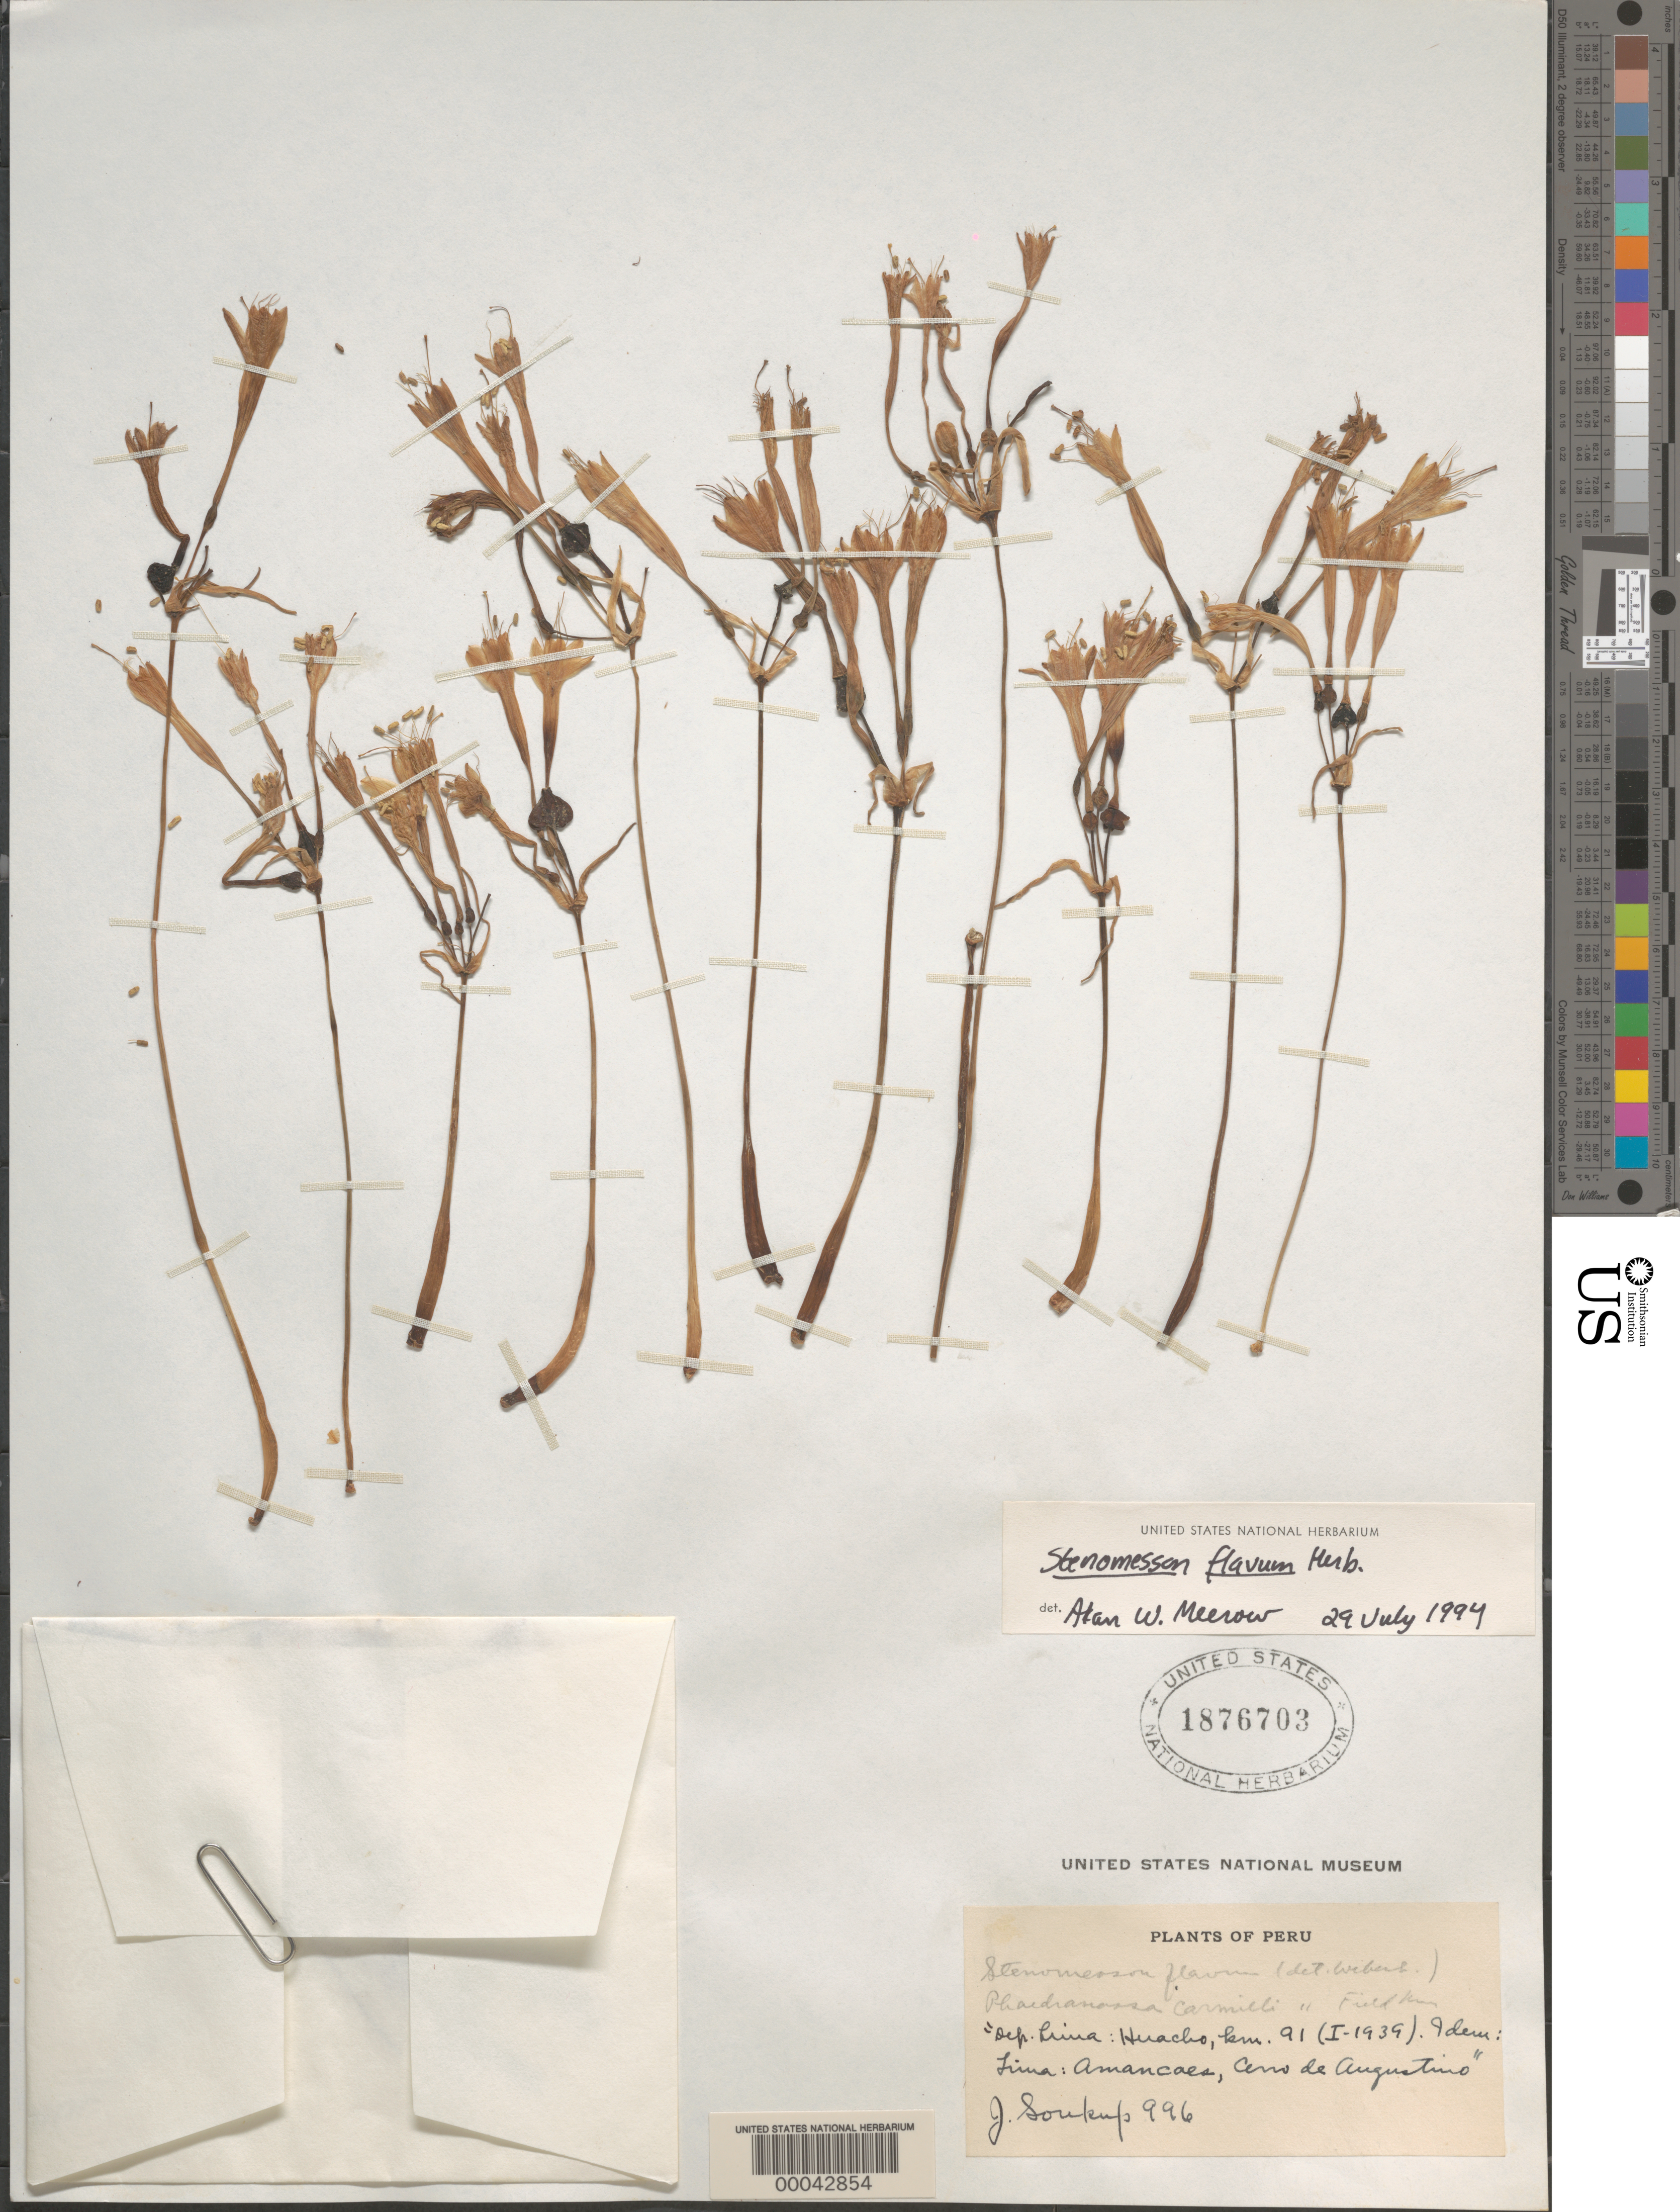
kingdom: Plantae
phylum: Tracheophyta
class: Liliopsida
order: Asparagales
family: Amaryllidaceae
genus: Stenomesson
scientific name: Stenomesson flavum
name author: Herb.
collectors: J. J. Soukup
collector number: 996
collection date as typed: Jan 1939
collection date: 1939-01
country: Peru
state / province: Lima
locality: Amancaes, ceno de augustino; huacho, km 91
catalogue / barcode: US 1876703